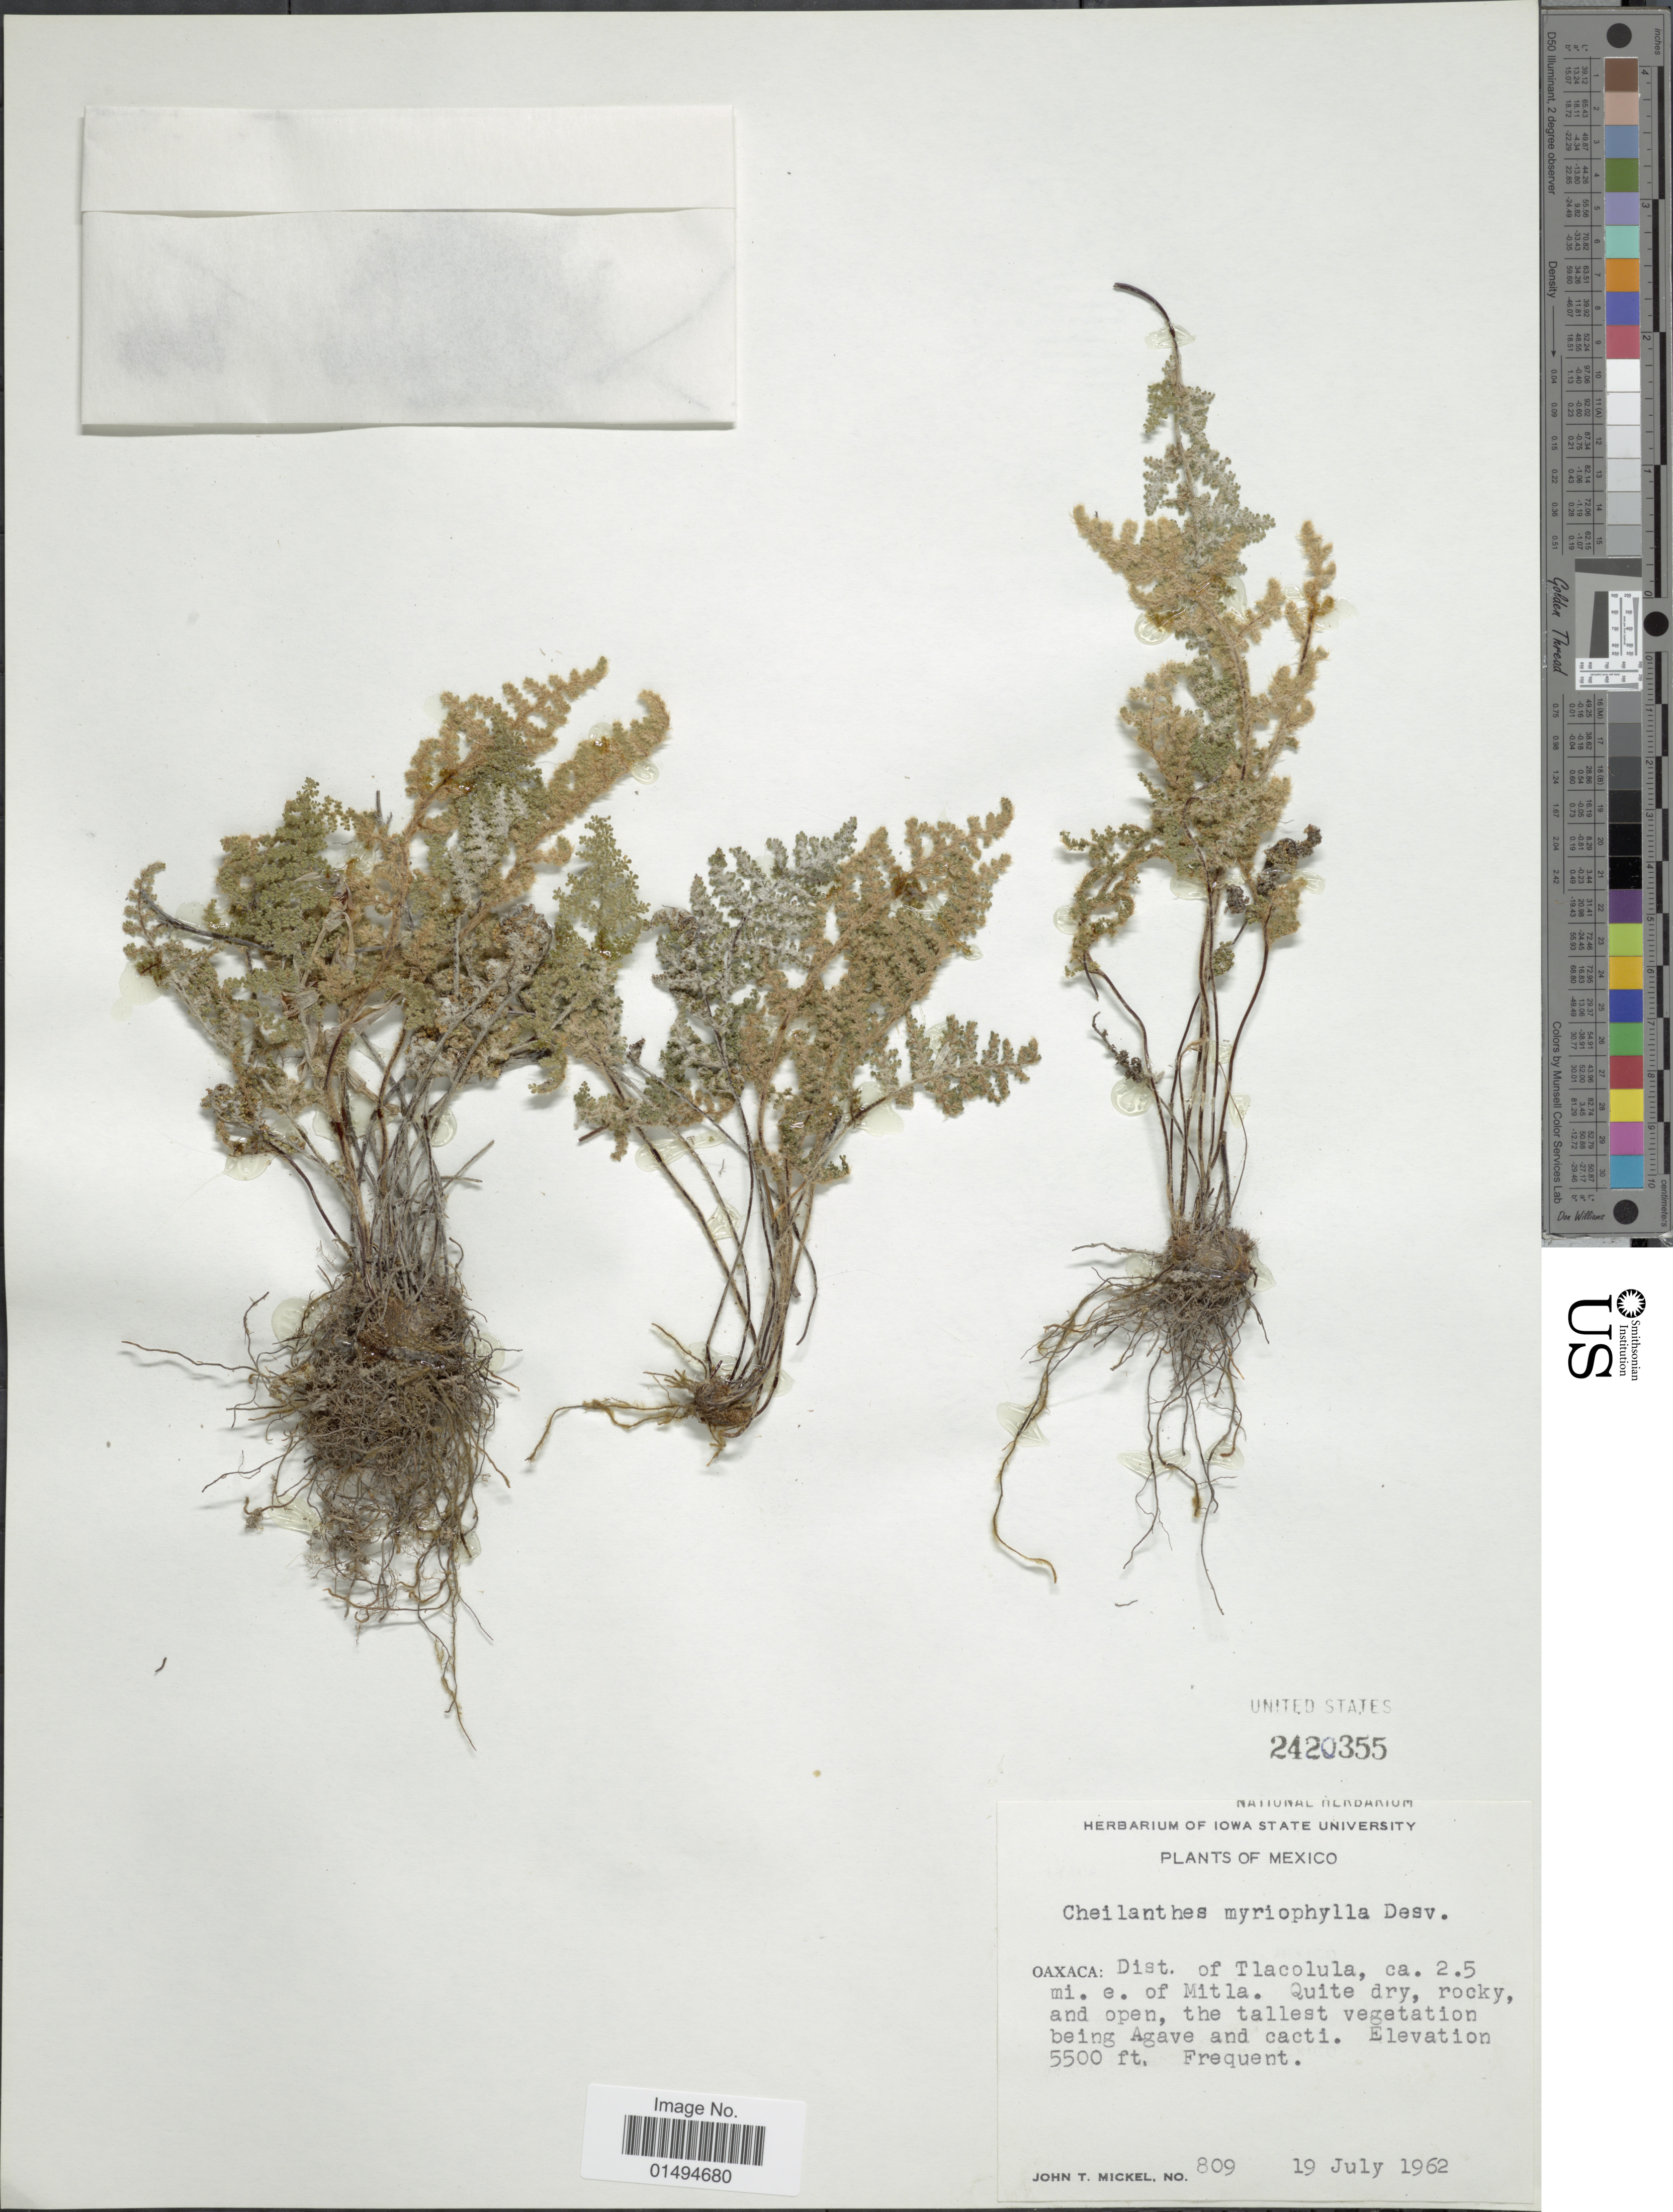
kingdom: Plantae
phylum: Tracheophyta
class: Polypodiopsida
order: Polypodiales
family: Pteridaceae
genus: Myriopteris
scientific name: Myriopteris myriophylla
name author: (Desv.) J. Sm.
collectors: J. T. Mickel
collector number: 809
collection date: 1962-07-19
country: Mexico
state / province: Oaxaca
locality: Dist. of Tlacolula, c.a. 2.5 mi. e.of Mitla. Quite dry, rocky, and open, the tallest vegetation being Agave and Cacti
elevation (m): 1676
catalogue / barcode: US 2420355